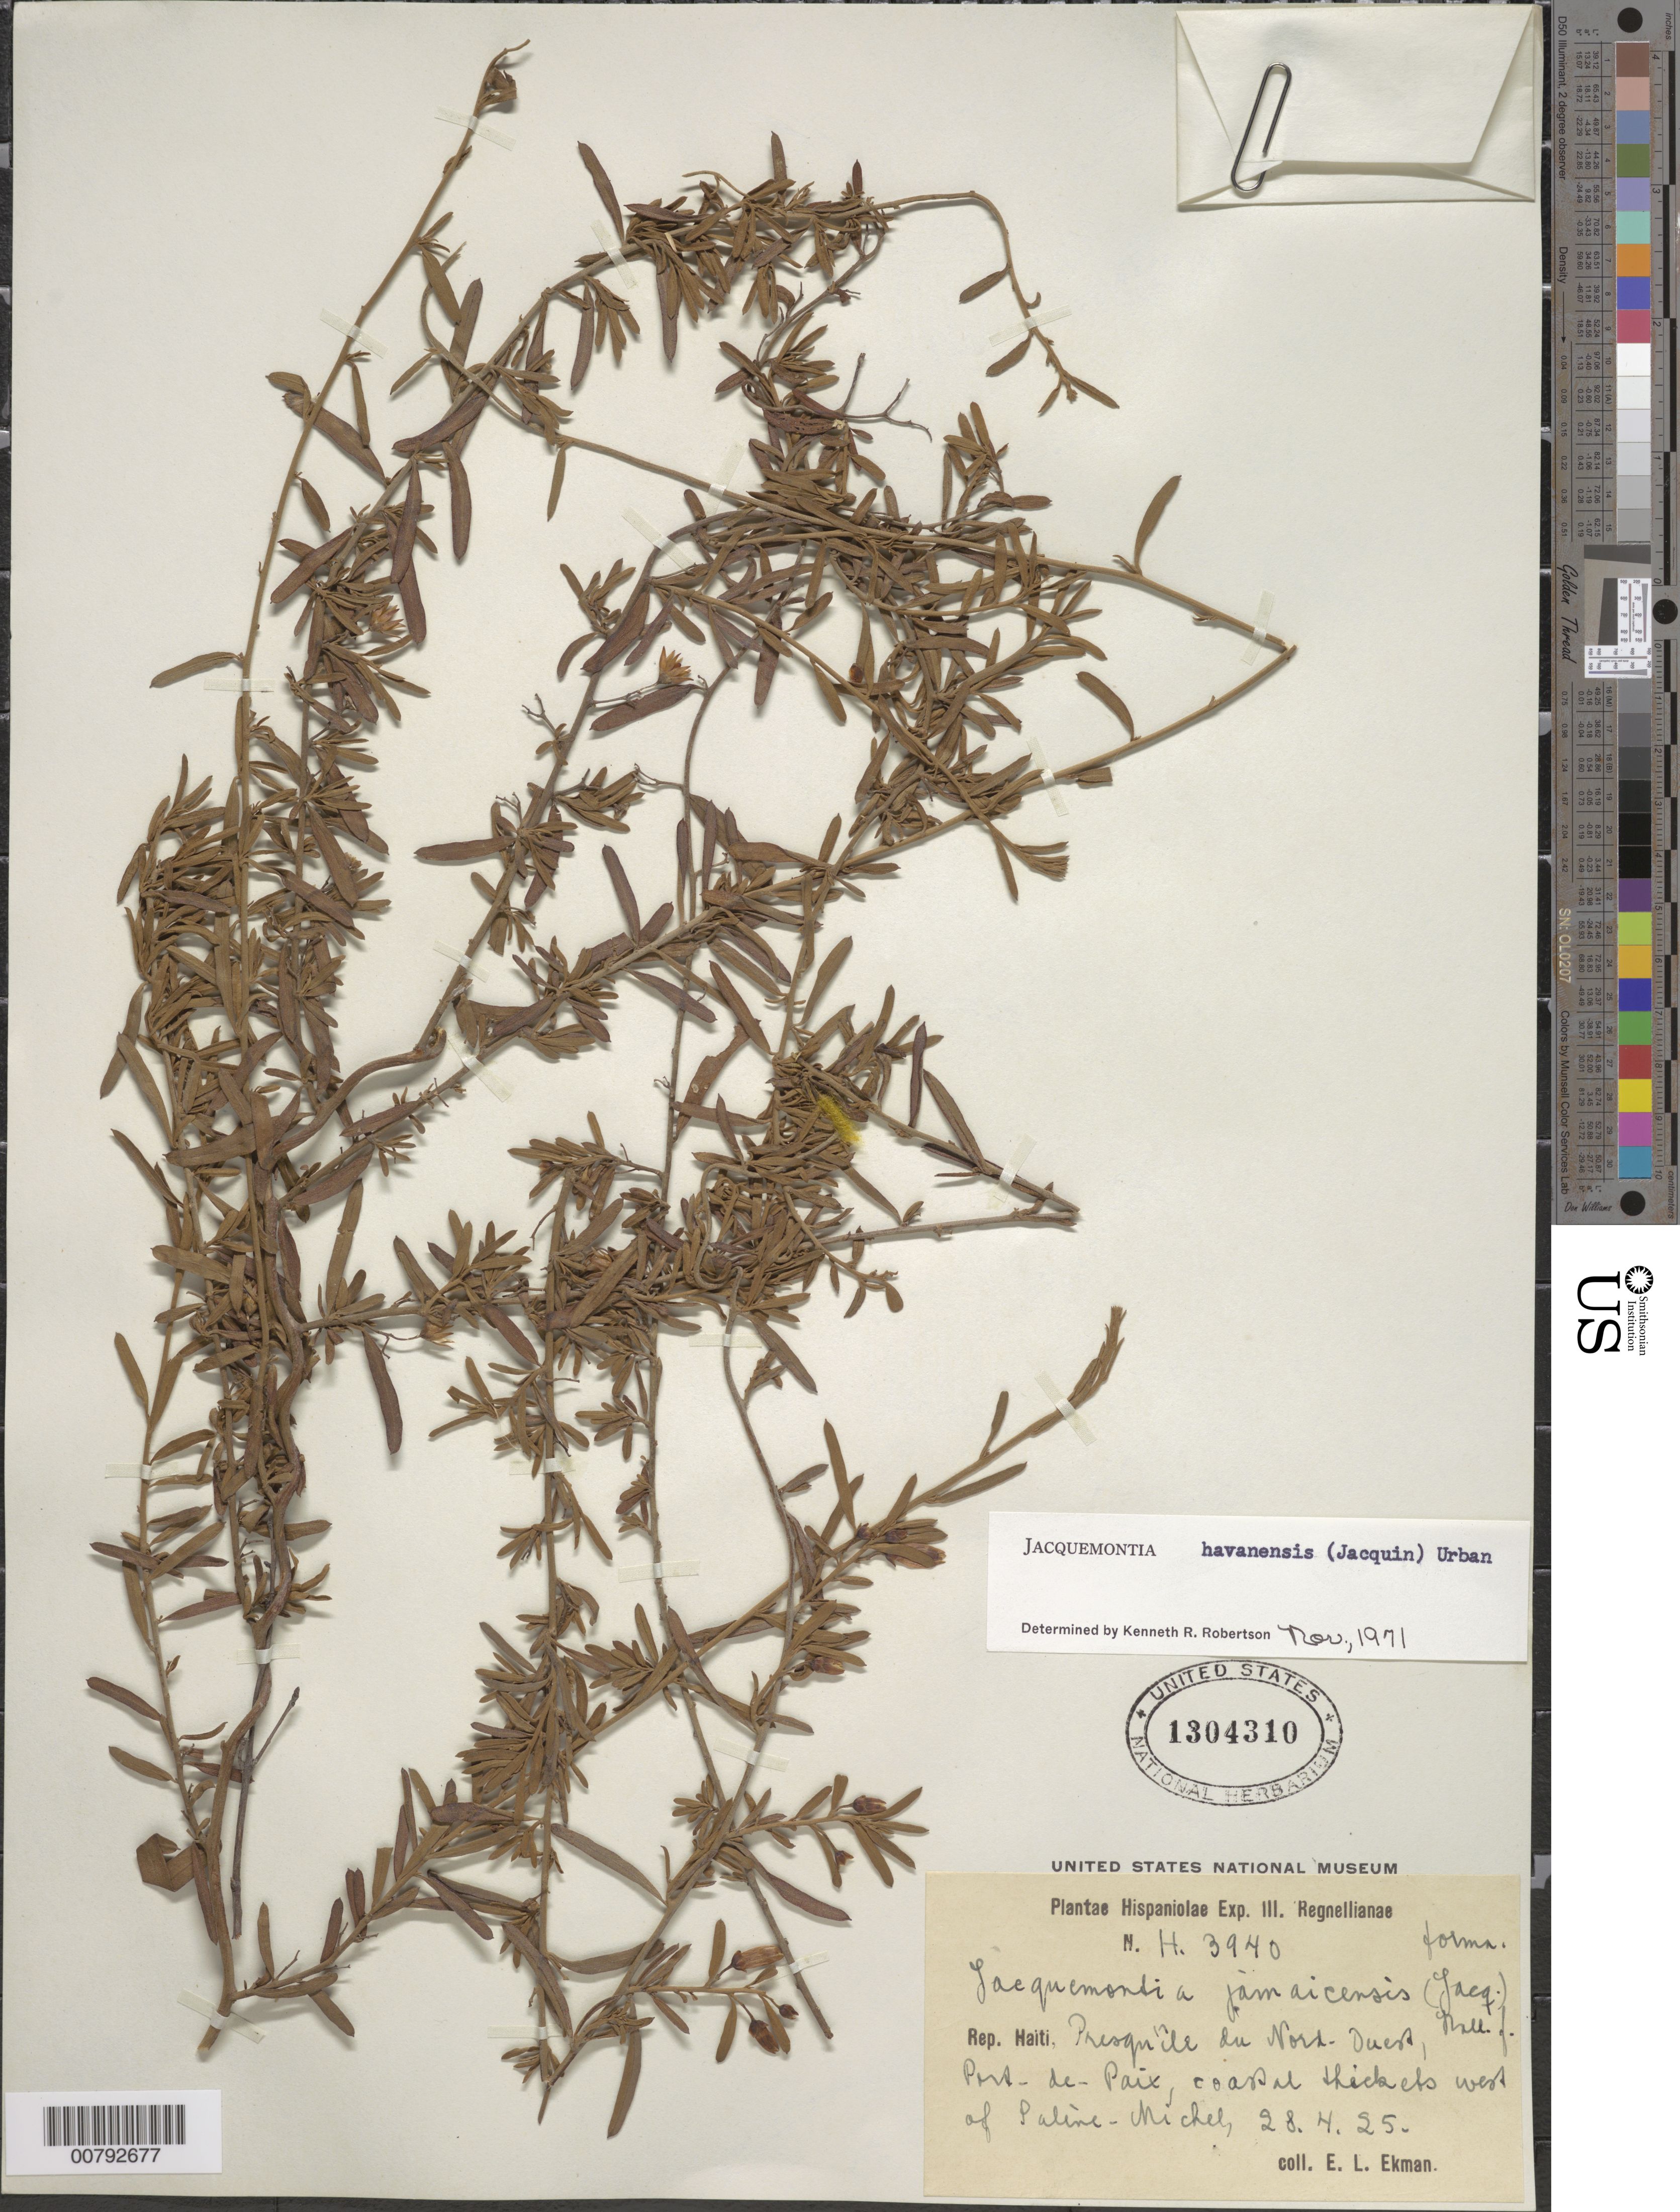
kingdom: Plantae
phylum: Tracheophyta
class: Magnoliopsida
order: Solanales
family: Convolvulaceae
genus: Jacquemontia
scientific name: Jacquemontia havanensis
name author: (Jacq.) Urb.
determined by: Robertson, K. R.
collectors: E. L. Ekman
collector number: H 3940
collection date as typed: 28 Apr 1925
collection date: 1925-04-28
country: Haiti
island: Hispaniola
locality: Presquîle du Nord-Ouest, Port-de-Paix, west of Salìne-Michel.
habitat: Coastal thickets.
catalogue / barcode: US 1304310